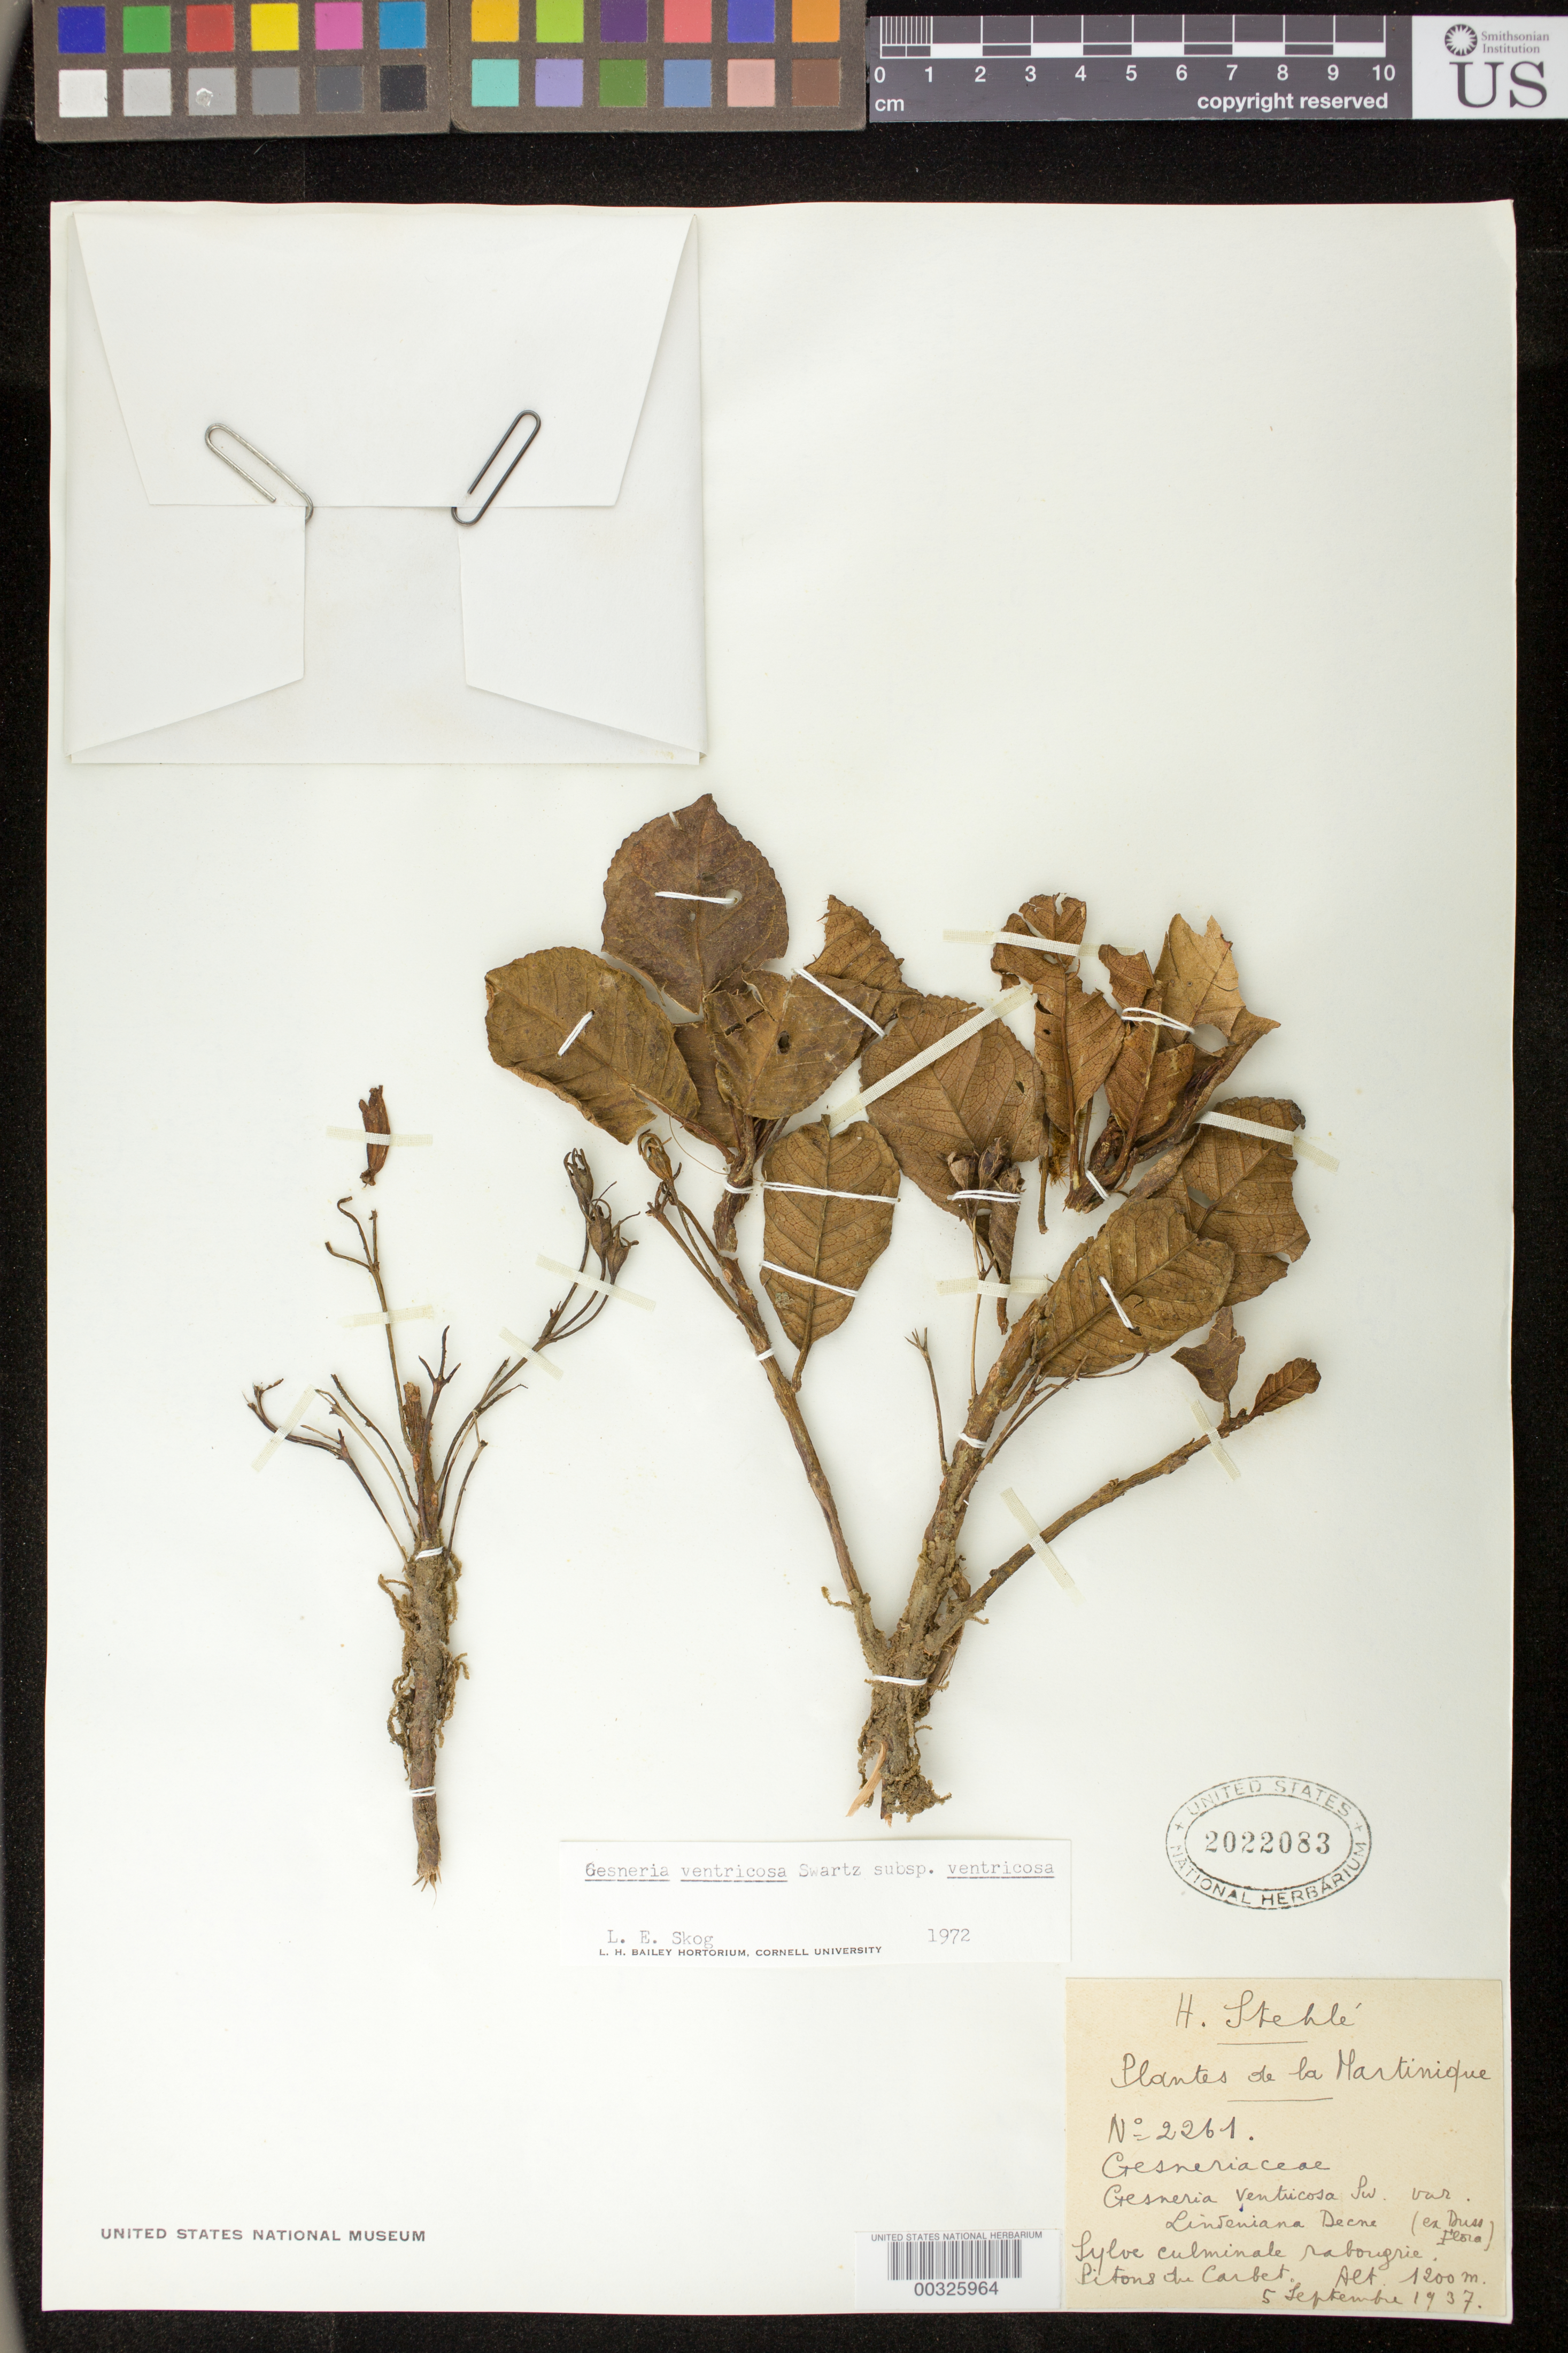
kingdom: Plantae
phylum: Tracheophyta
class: Magnoliopsida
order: Lamiales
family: Gesneriaceae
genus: Gesneria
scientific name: Gesneria ventricosa subsp. ventricosa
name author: Sw.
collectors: H. Stehlé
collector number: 2261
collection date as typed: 05 Sep 1937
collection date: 1937-09-05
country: Martinique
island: Martinique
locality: Pitons du Carbet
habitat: Sylve. . .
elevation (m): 1200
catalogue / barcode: US 2022083